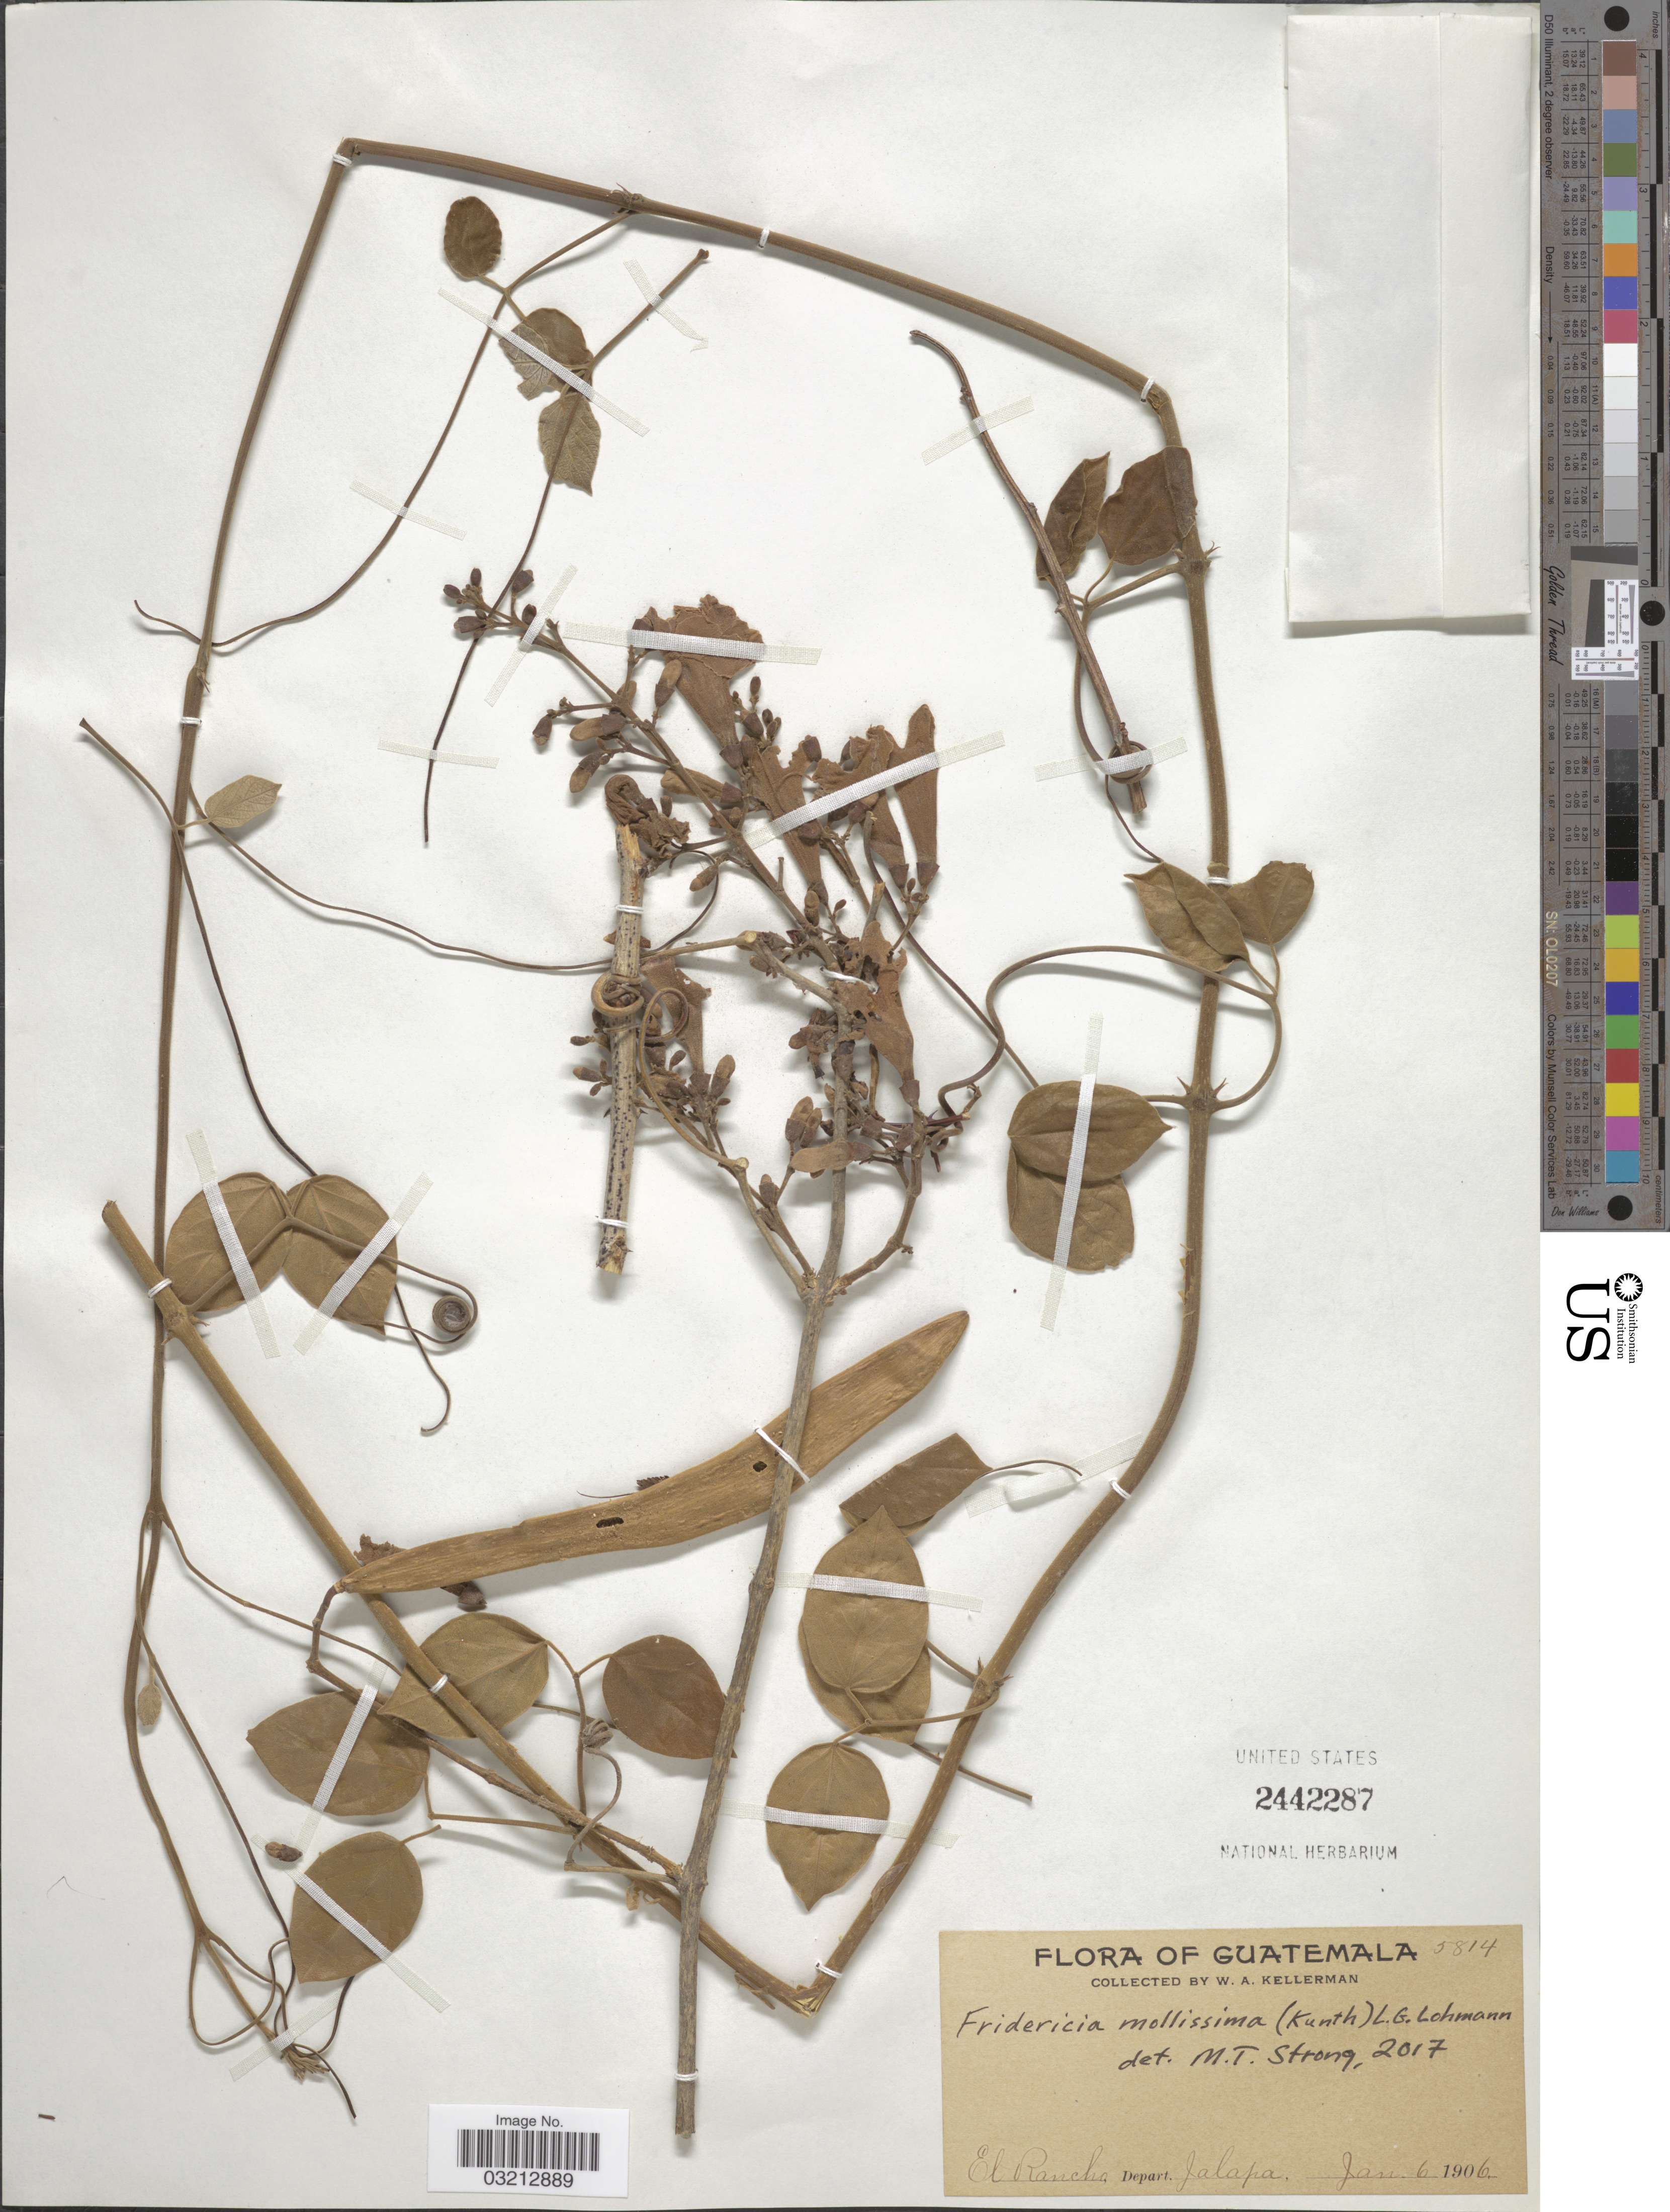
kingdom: Plantae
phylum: Tracheophyta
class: Magnoliopsida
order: Lamiales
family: Bignoniaceae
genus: Fridericia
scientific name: Fridericia mollissima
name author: (Kunth) L.G. Lohmann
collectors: W. Kellerman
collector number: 5814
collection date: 1906-01-06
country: Guatemala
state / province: Jalapa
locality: El Rancho, Depart. Jalapa.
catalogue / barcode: US 2442287